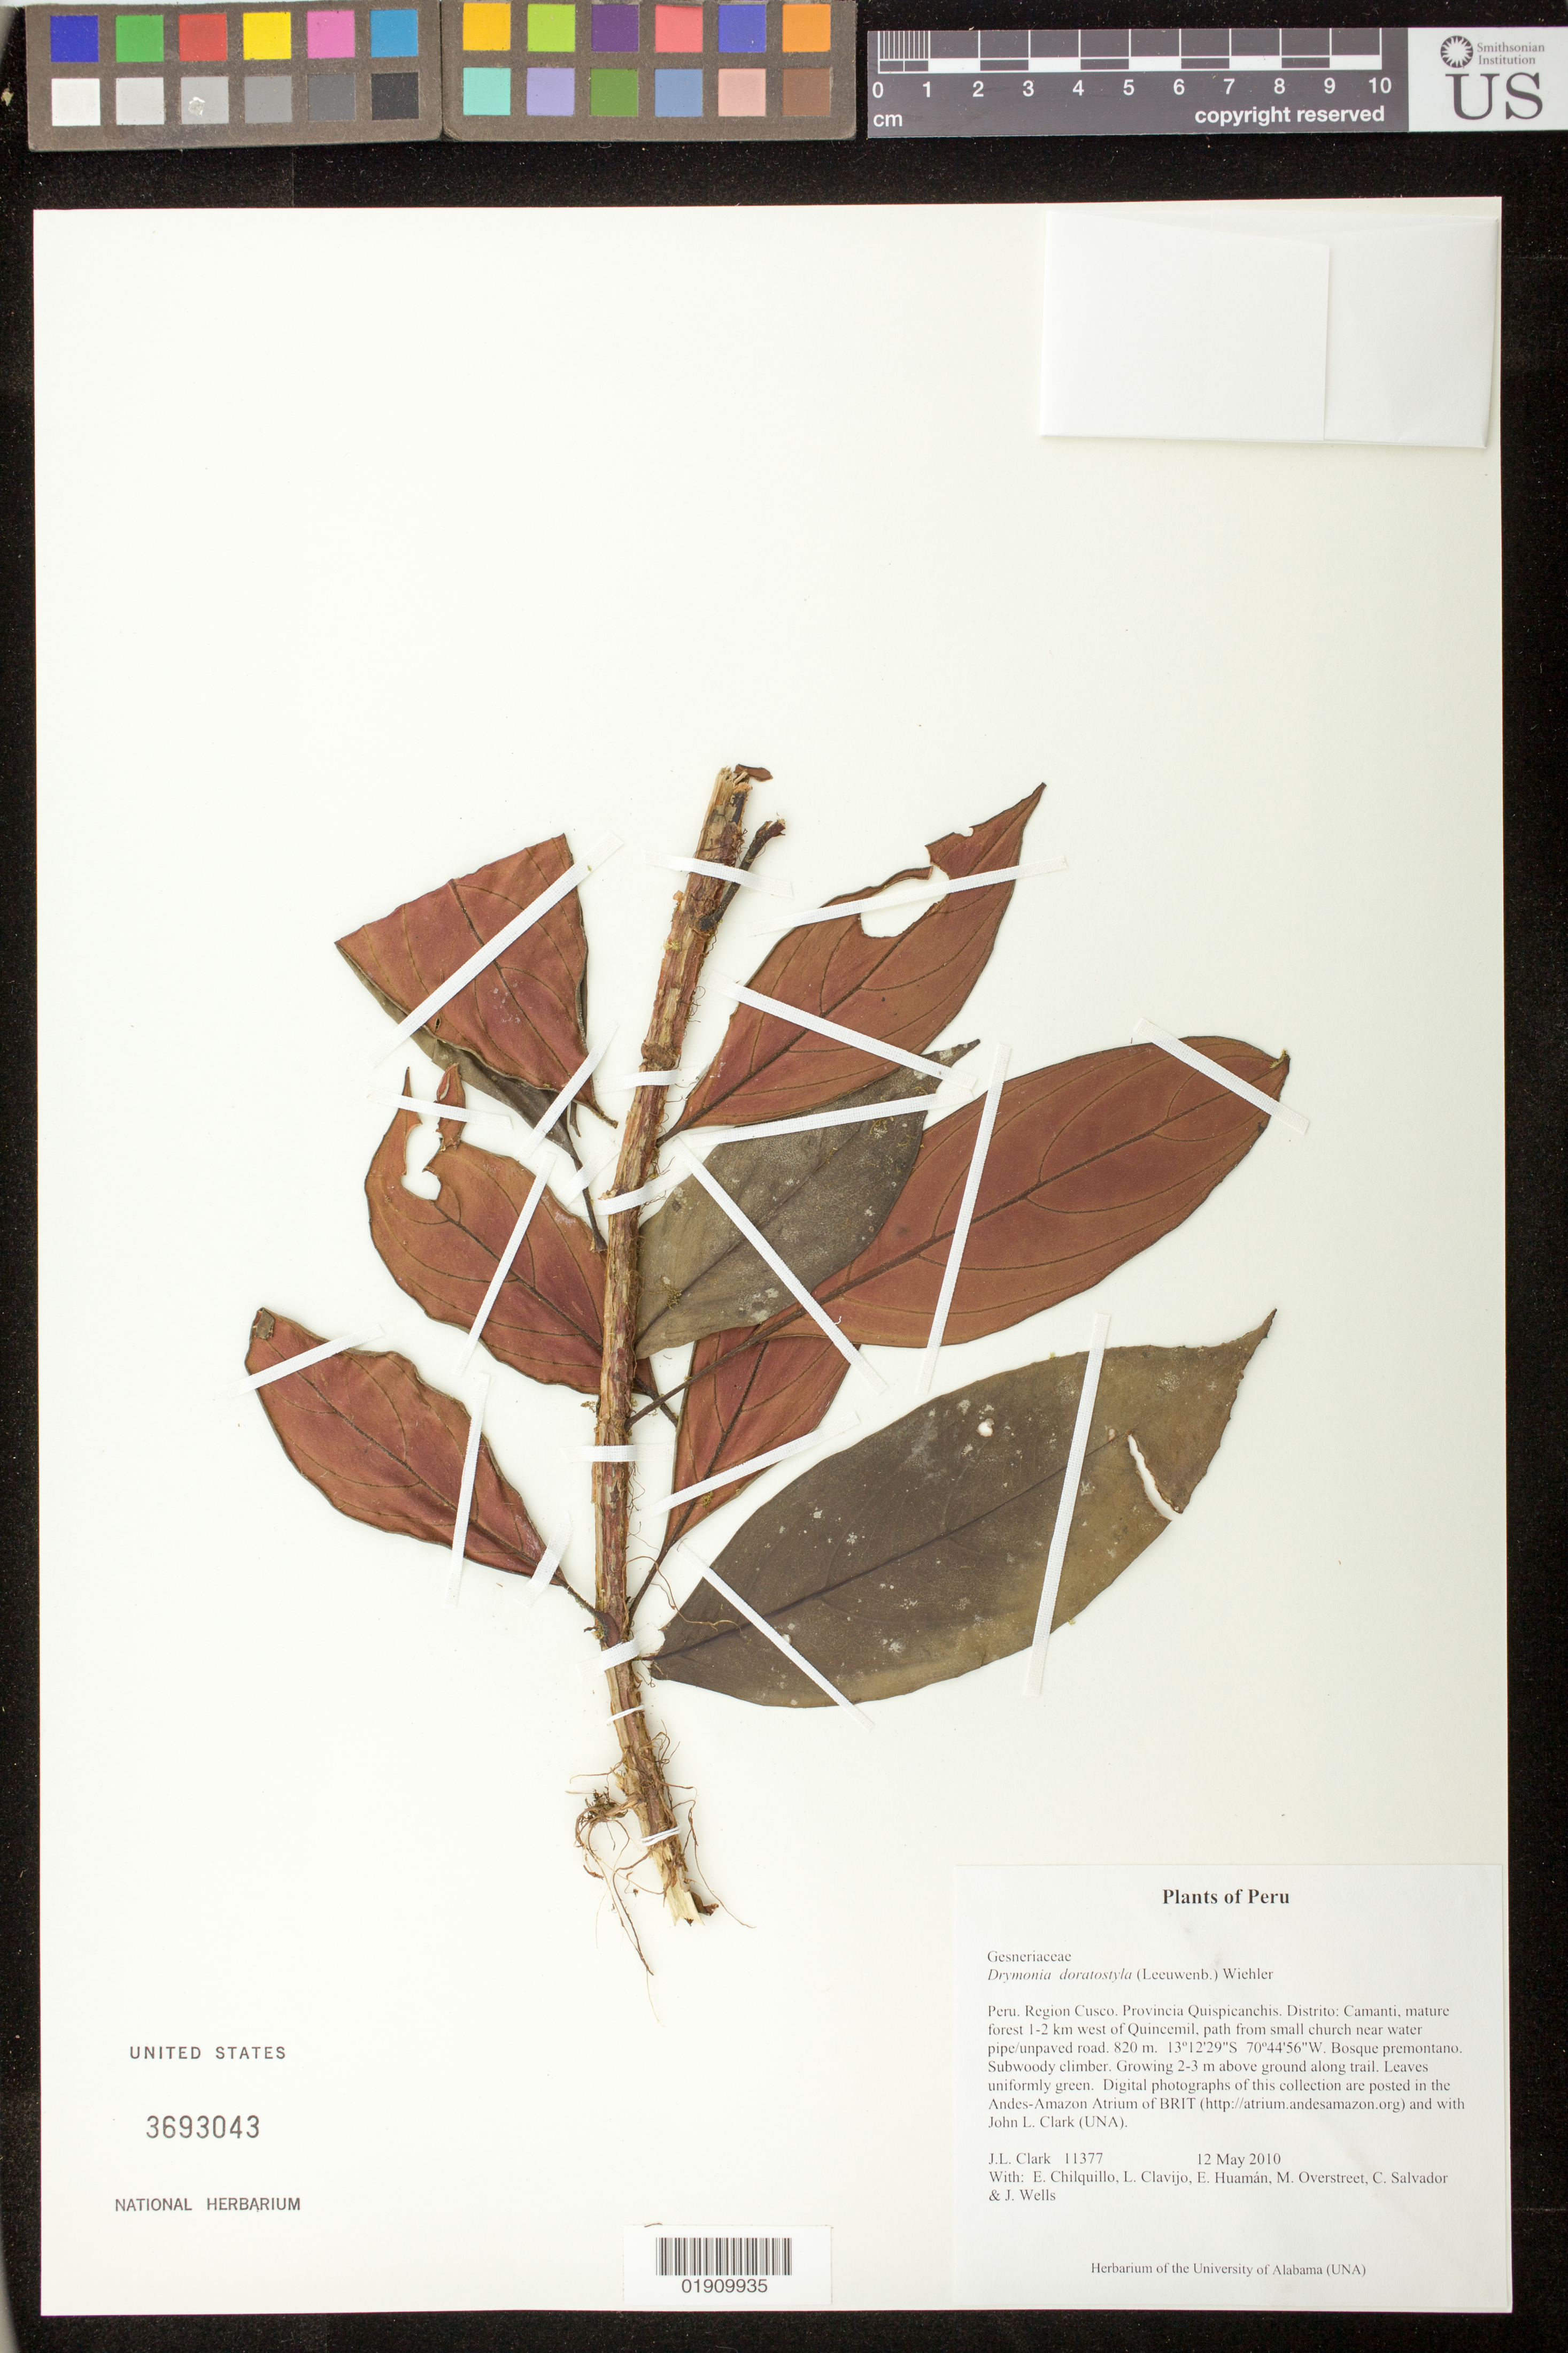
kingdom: Plantae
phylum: Tracheophyta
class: Magnoliopsida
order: Lamiales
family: Gesneriaceae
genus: Drymonia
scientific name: Drymonia doratostyla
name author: (Leeuwenb.) Wiehler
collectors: J. L. Clark, E. Chilquillo, E. Huamán, M. Overstreet, C. Salvador & J. Wells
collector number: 11377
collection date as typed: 12 May 2010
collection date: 2010-05-12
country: Peru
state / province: Cusco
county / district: Quispicanchis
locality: Peru. Region Cusco. Provincia Quispicanchis. Distrito: Camanti, mature forest 1-2 km west of Quincemil, path from small church near water pipe/unpaved road.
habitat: Bosuqe premontano.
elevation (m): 820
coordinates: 13°12'29"S, 70°44'56"W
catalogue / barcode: US 3693043